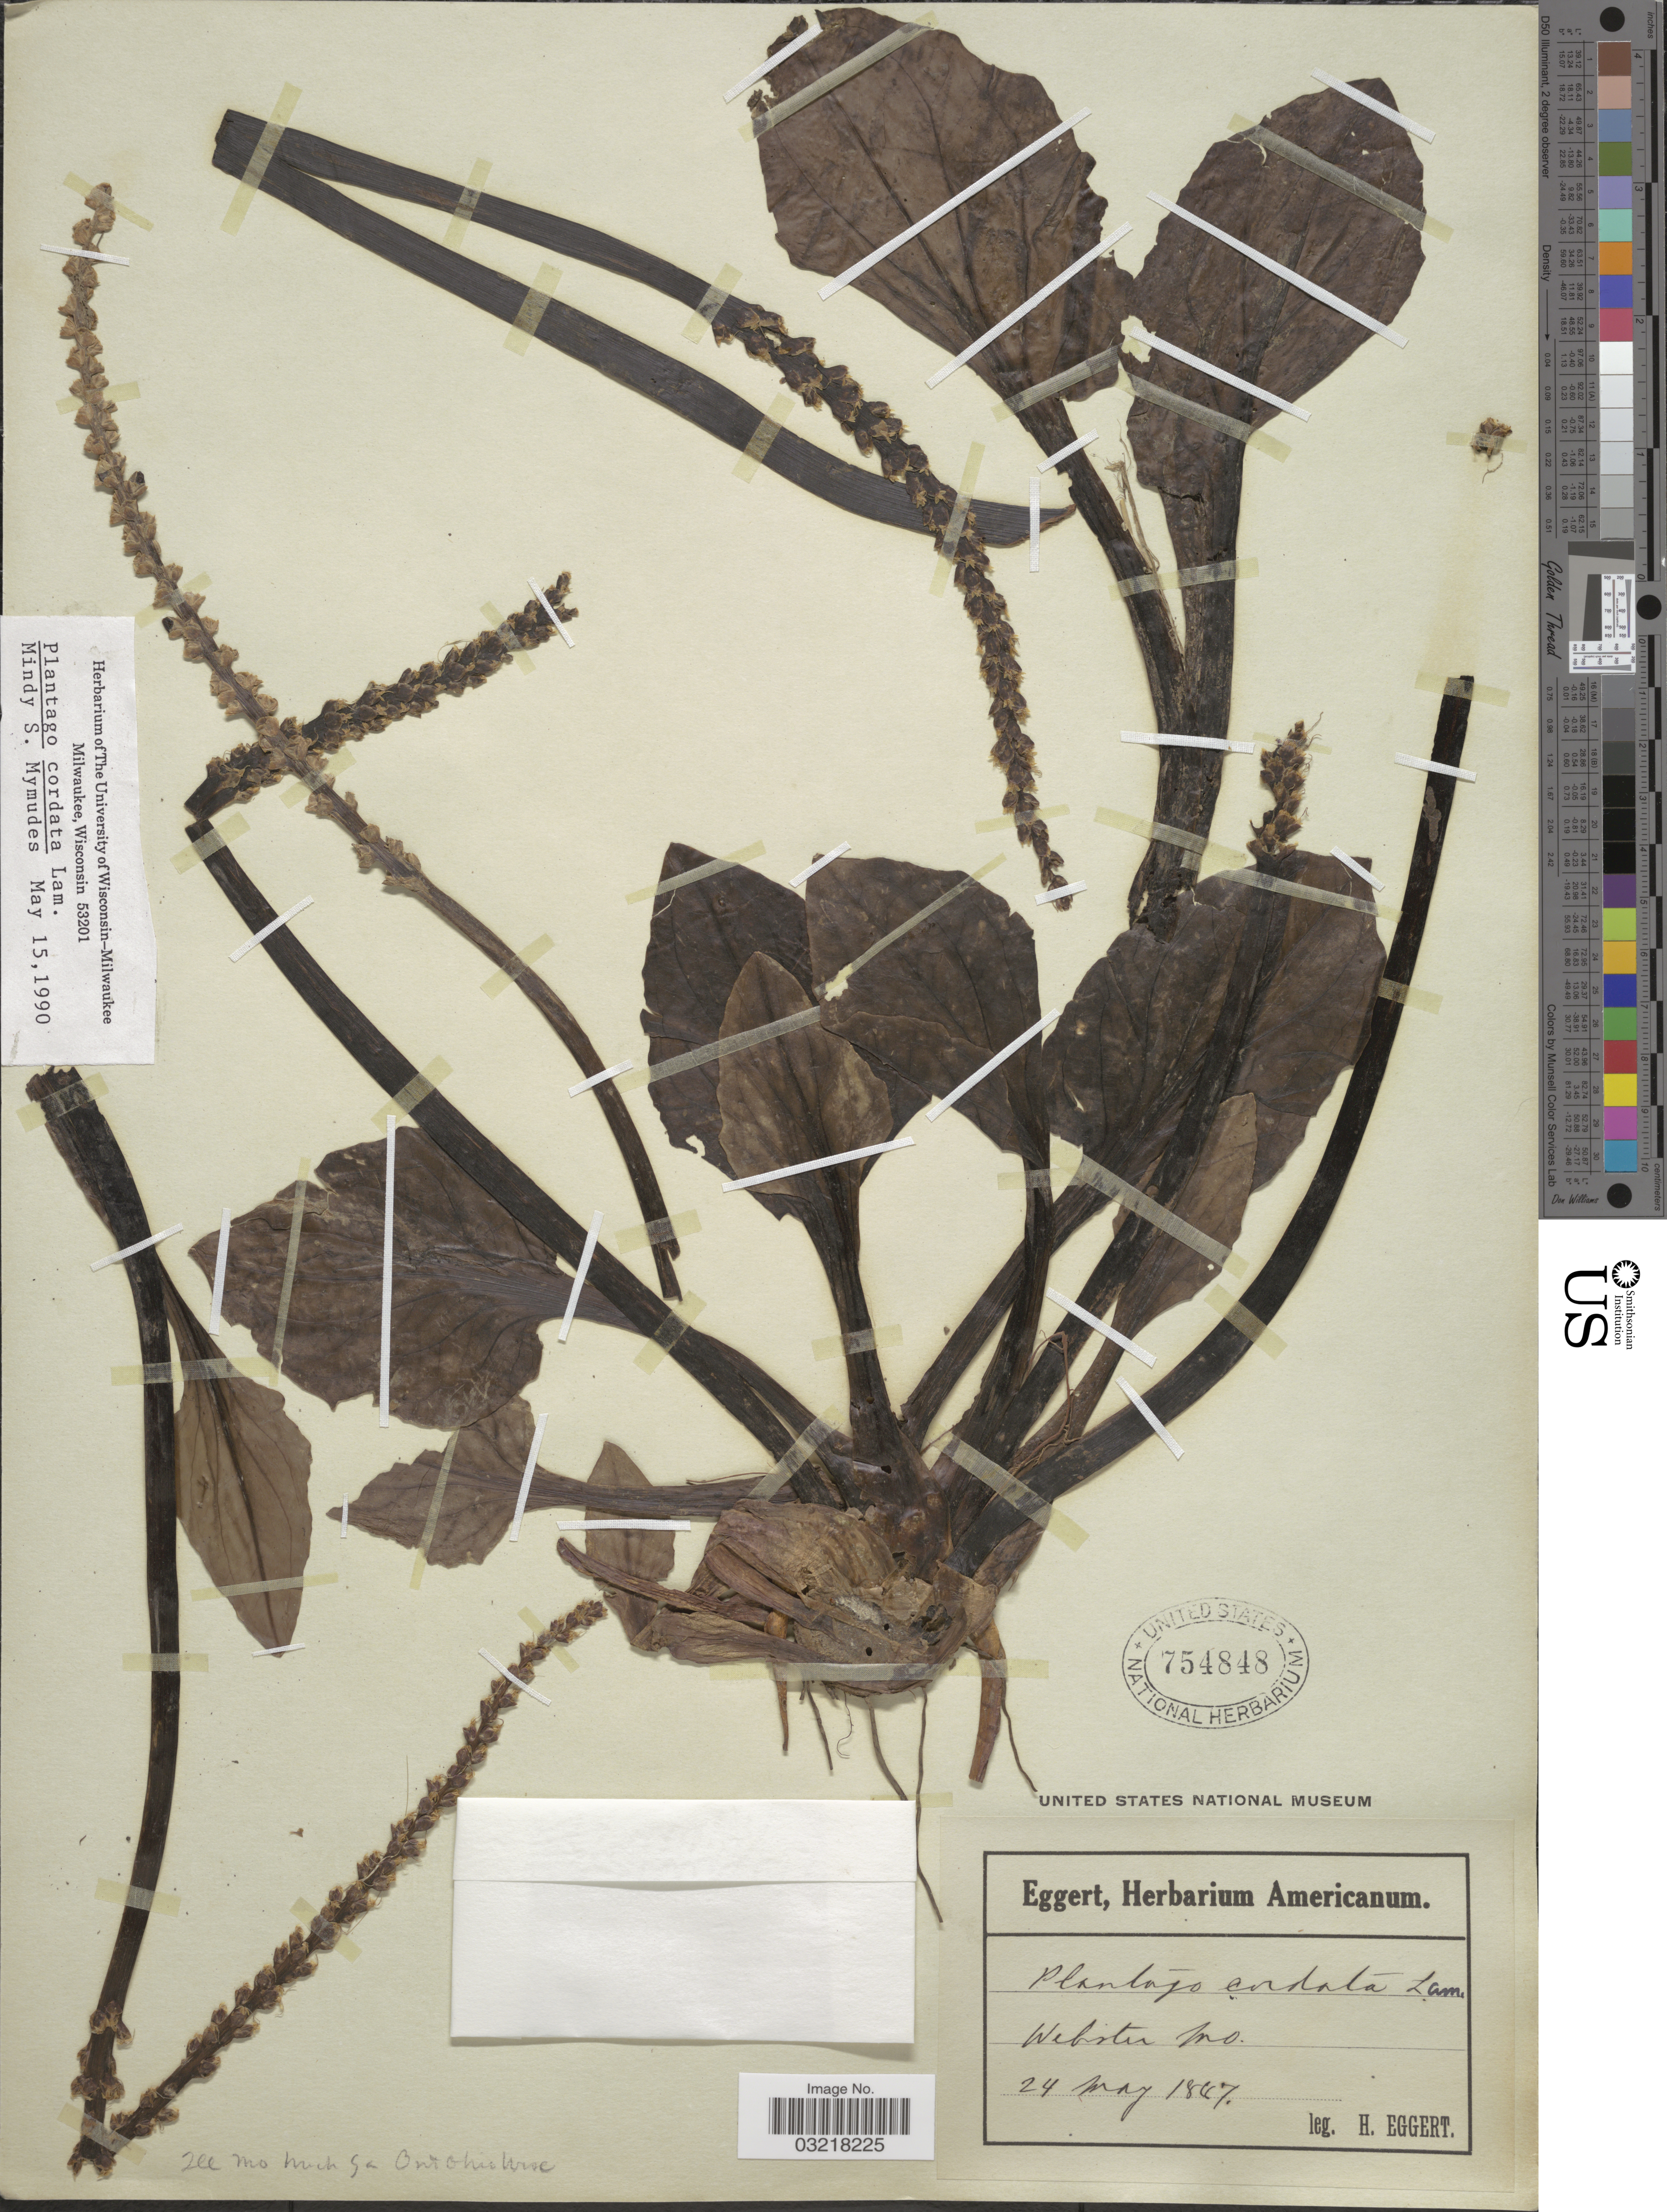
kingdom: Plantae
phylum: Tracheophyta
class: Magnoliopsida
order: Lamiales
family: Plantaginaceae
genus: Plantago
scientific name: Plantago cordata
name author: Lam.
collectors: H. Eggert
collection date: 1847-05-24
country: United States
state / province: Missouri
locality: Webster.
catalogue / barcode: US 754848